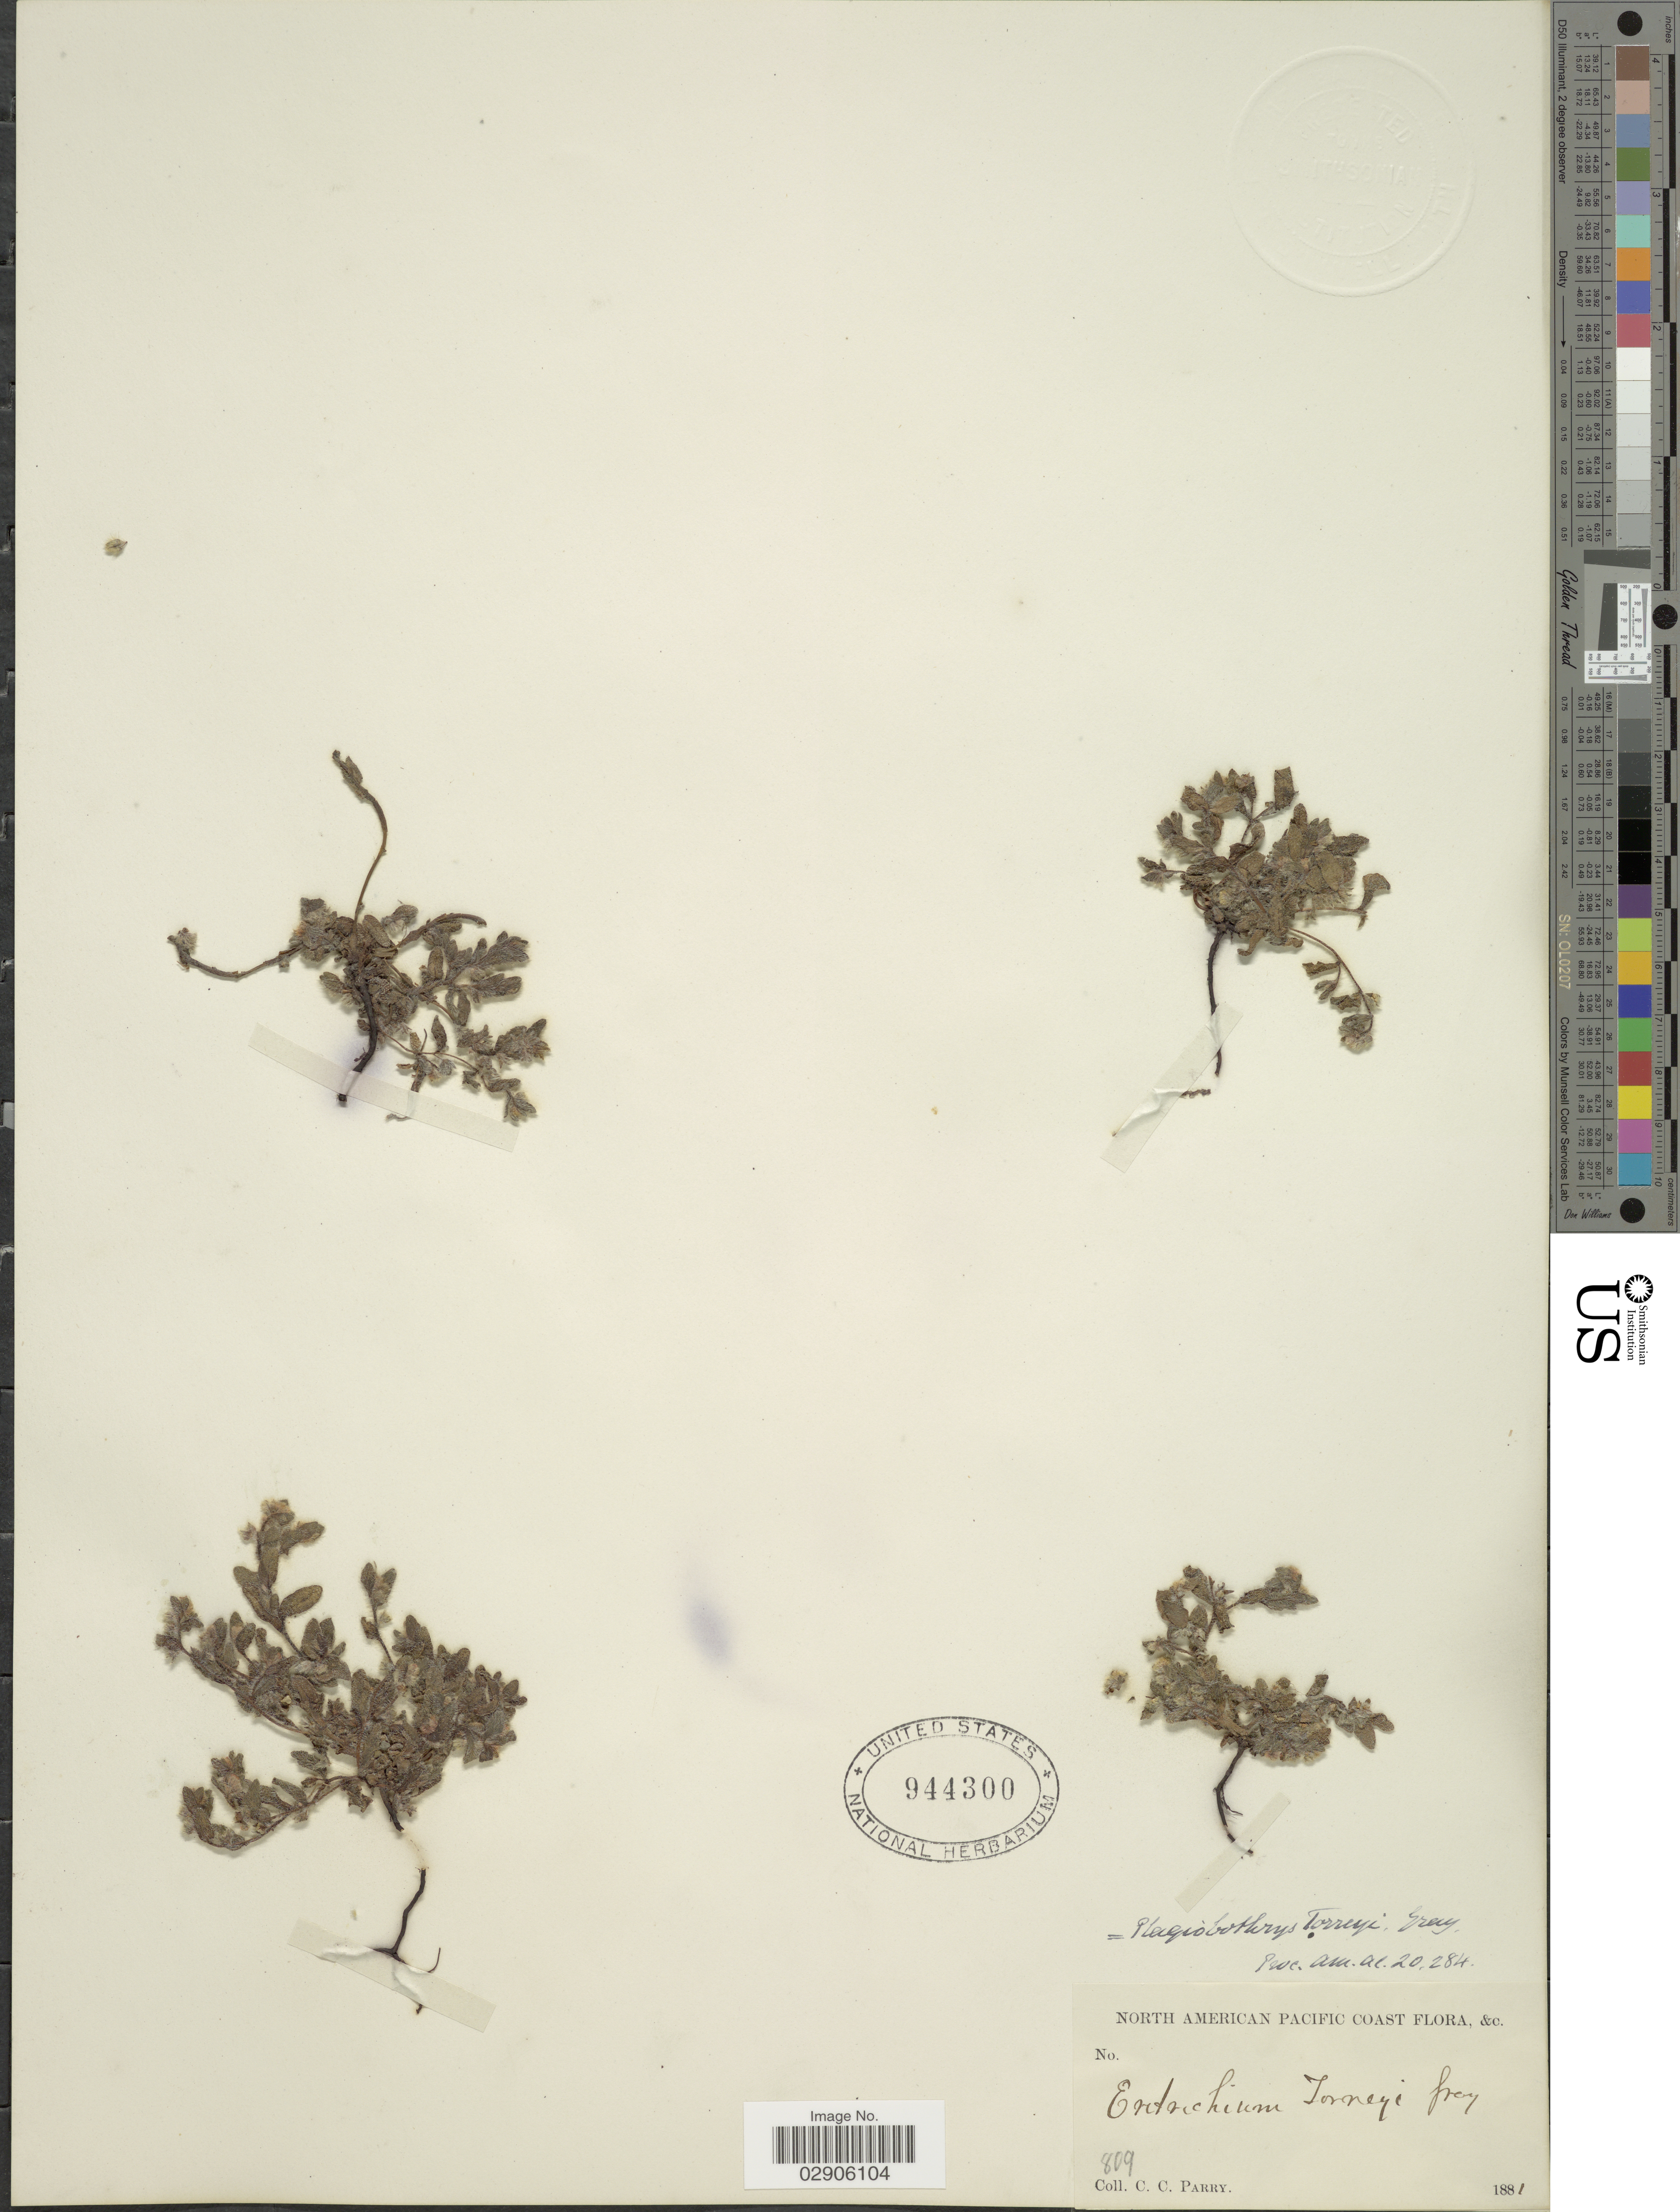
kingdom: Plantae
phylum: Tracheophyta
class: Magnoliopsida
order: Boraginales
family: Boraginaceae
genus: Plagiobothrys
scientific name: Plagiobothrys torreyi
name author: A. Gray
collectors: C. C. Parry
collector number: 809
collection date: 1881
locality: North America Pacific Coast.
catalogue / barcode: US 944300